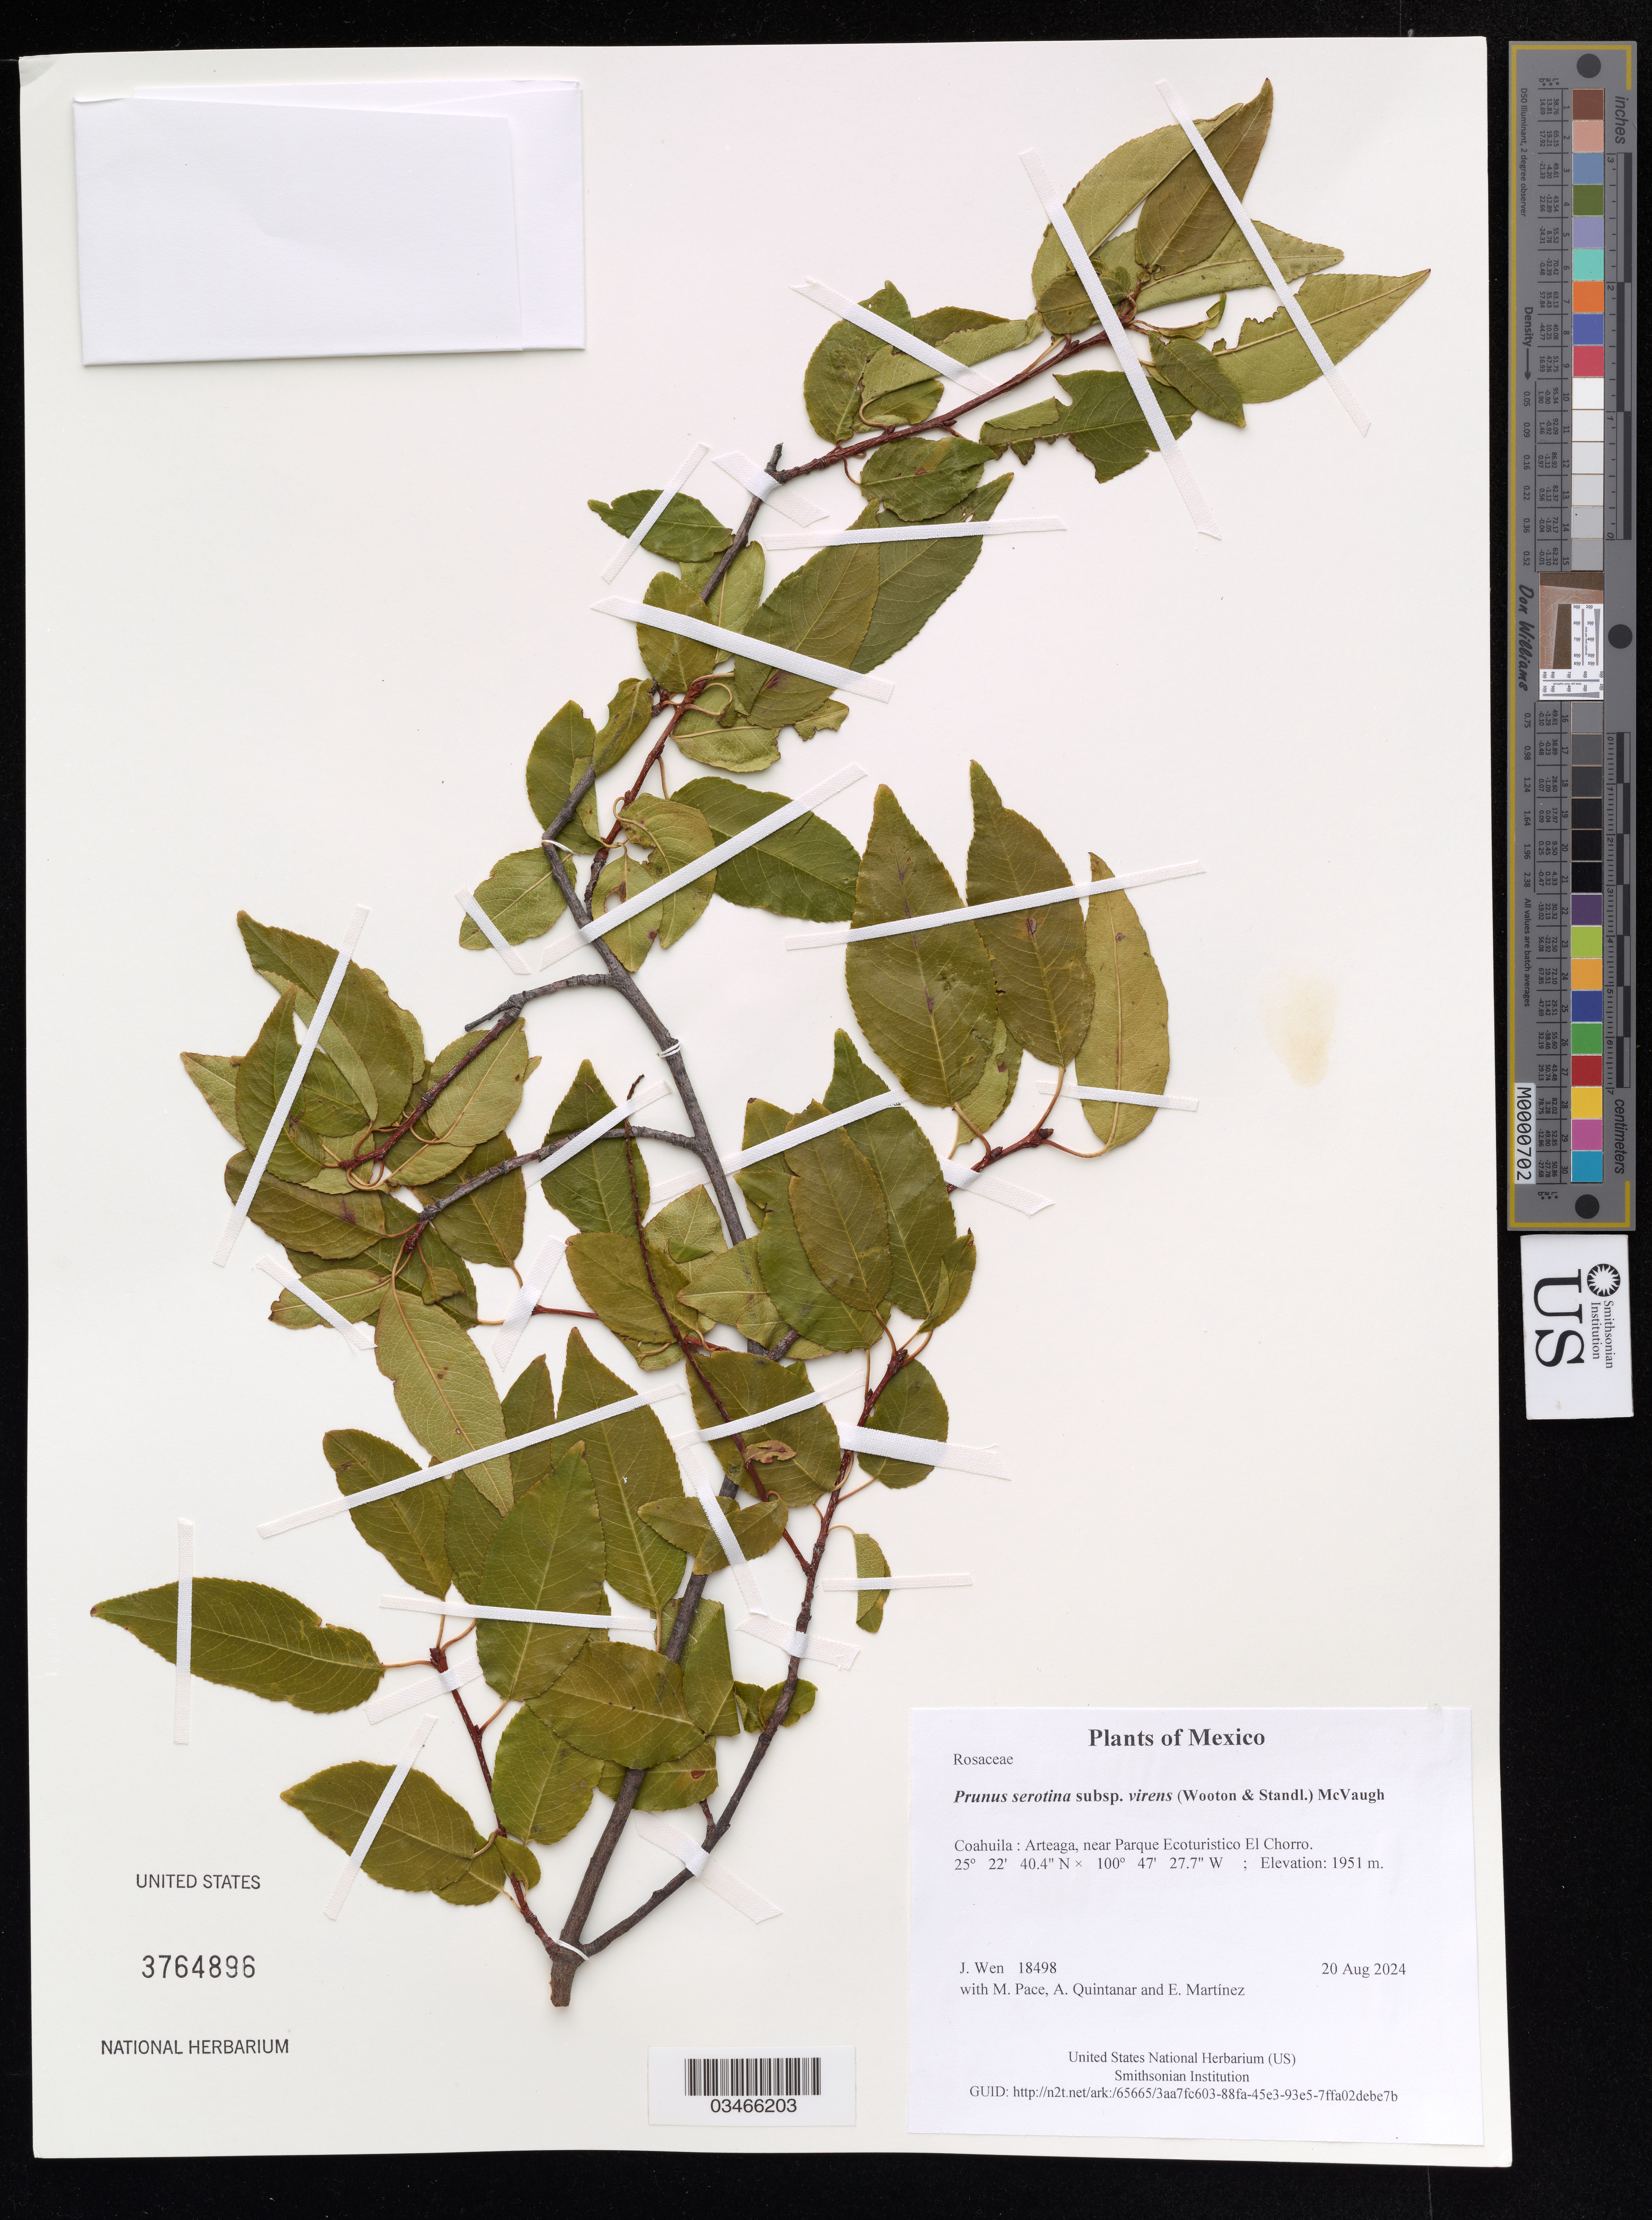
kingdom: Plantae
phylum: Tracheophyta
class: Magnoliopsida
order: Rosales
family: Rosaceae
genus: Prunus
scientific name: Prunus serotina subsp. virens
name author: (Wooton & Standl.) McVaugh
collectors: J. Wen, M. Pace, A. Quintanar & E. Martinez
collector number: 18498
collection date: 2024-08-20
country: Mexico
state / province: Coahuila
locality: Arteaga, near Parque Ecoturistico El Chorro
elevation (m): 1951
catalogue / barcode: US 3764896